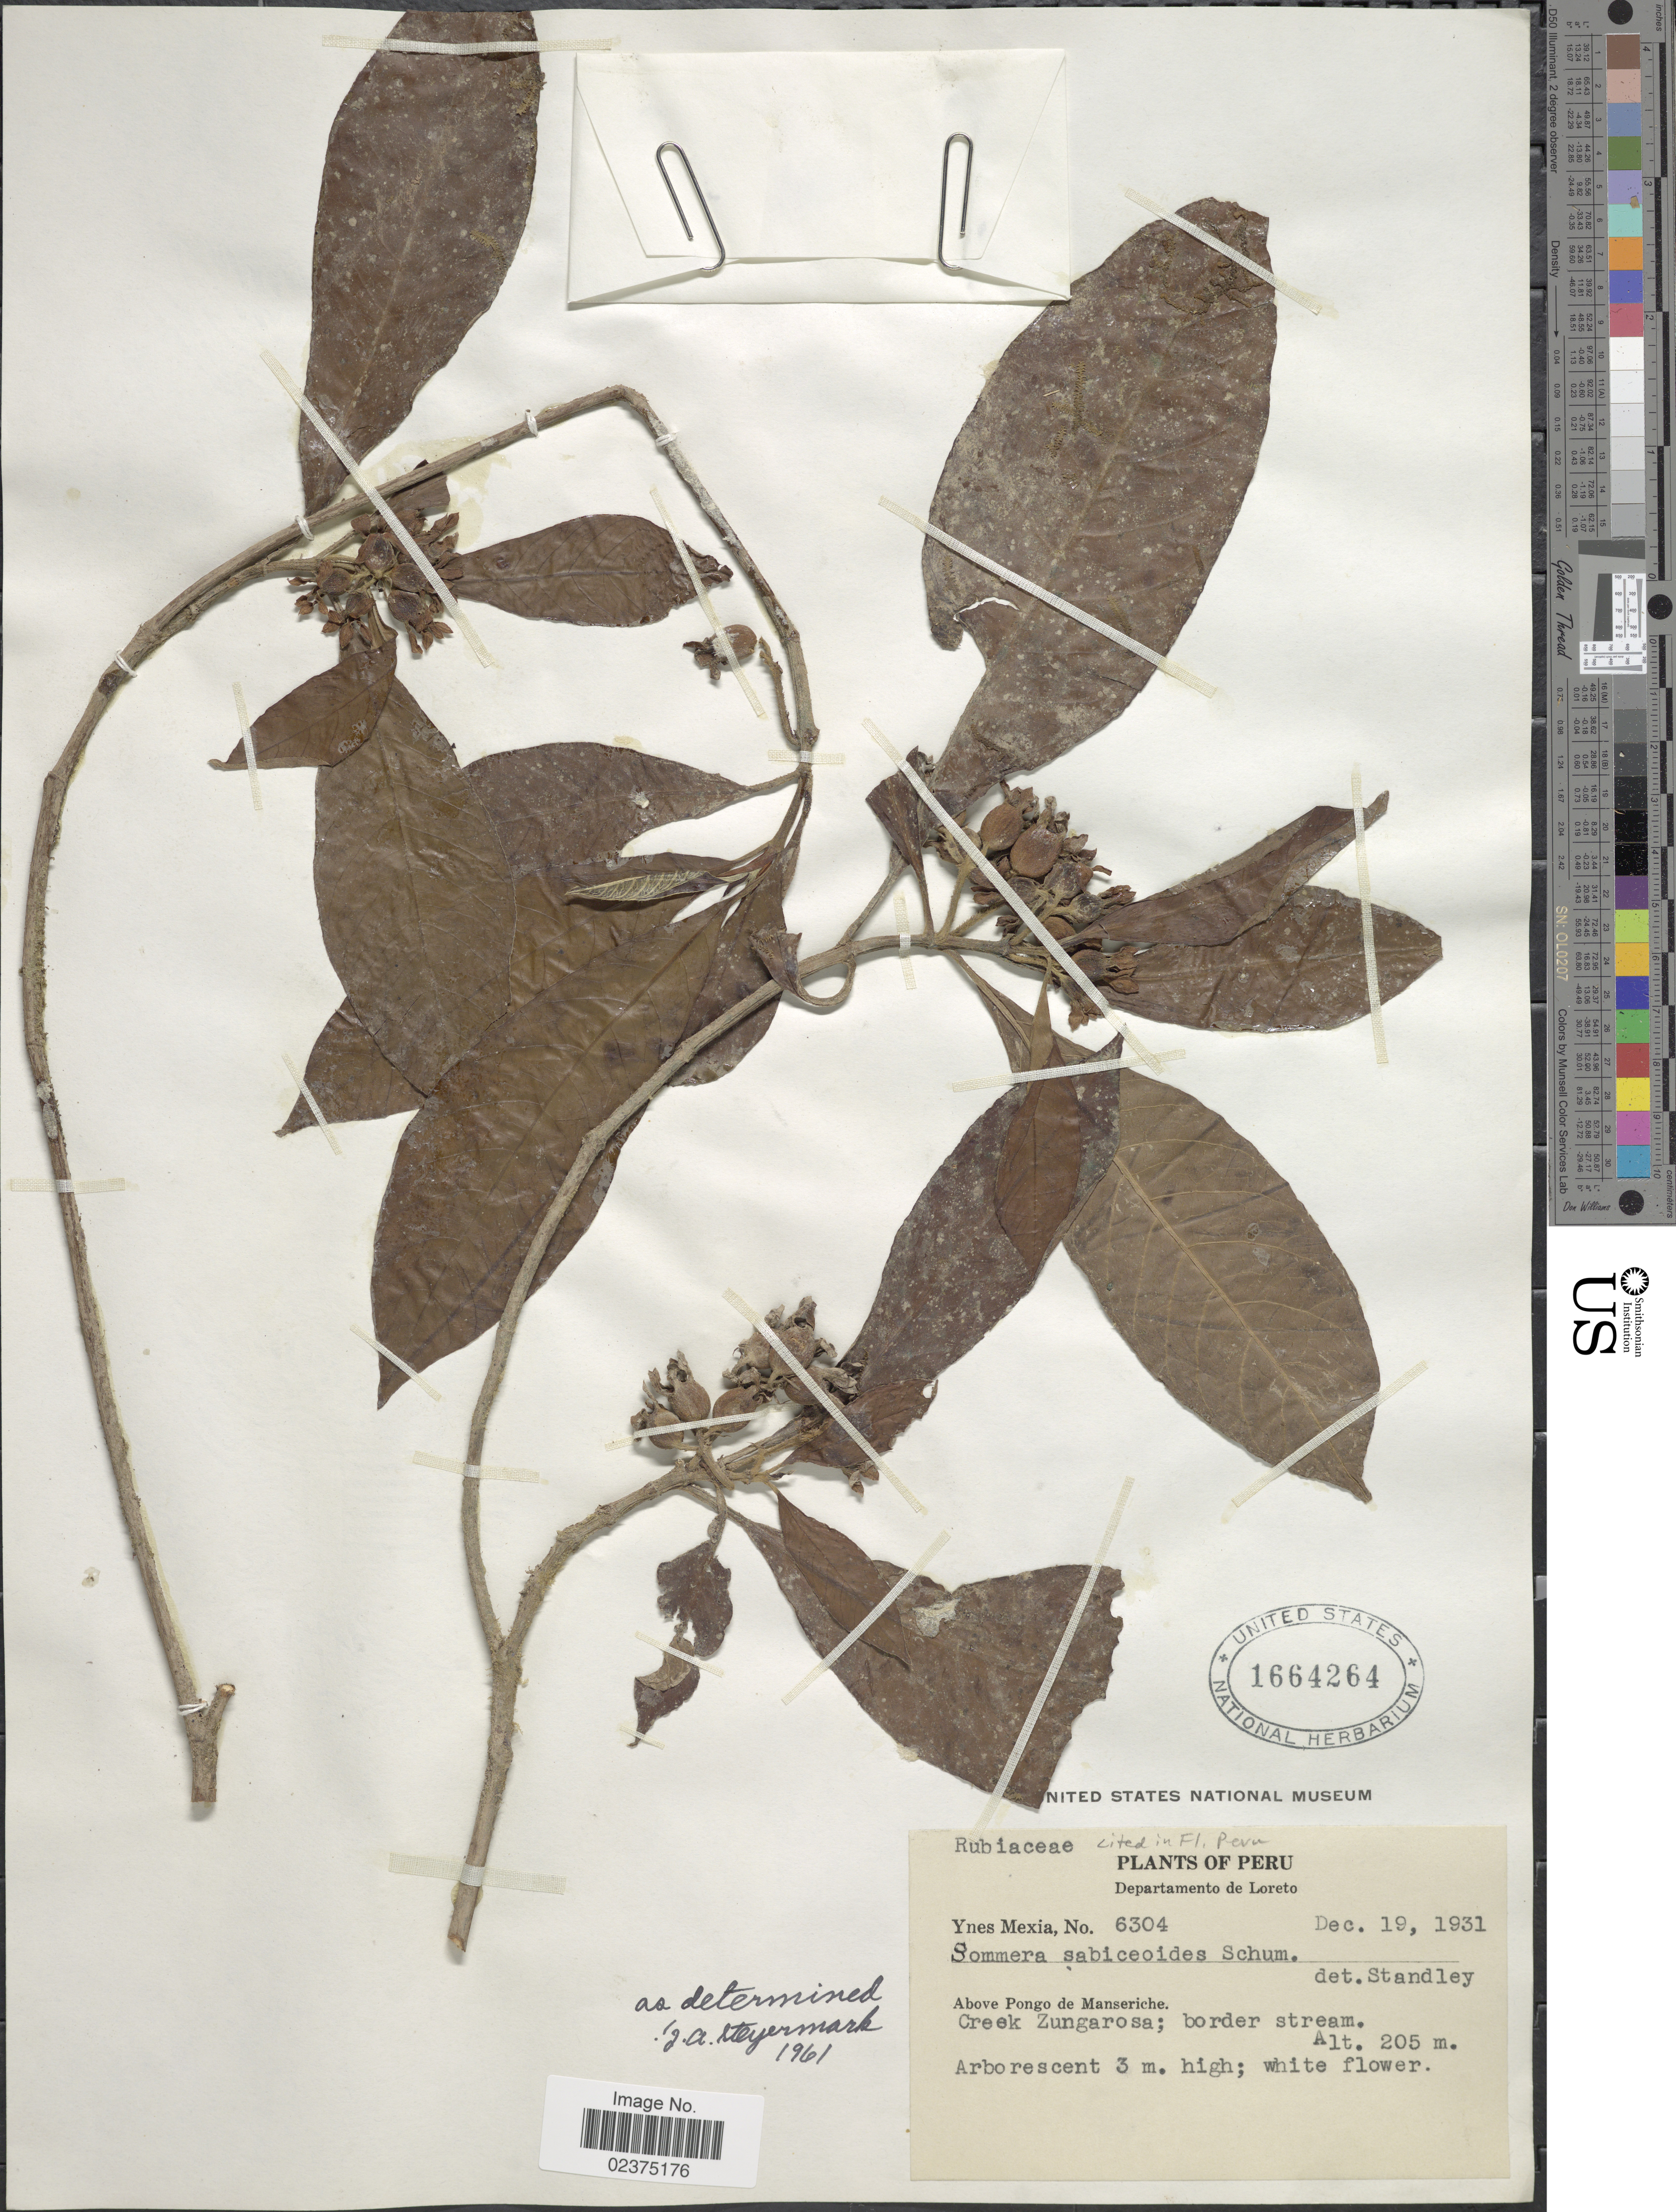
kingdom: Plantae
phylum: Tracheophyta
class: Magnoliopsida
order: Gentianales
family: Rubiaceae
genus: Sommera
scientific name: Sommera sabiceoides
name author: K. Schum.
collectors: Y. Mexia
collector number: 6304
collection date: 1931-12-19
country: Peru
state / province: Loreto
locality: Departamento de Loreto, Above Pongo de Manseriche. Creek Zungarosa; border stream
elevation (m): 205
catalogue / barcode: US 1664264